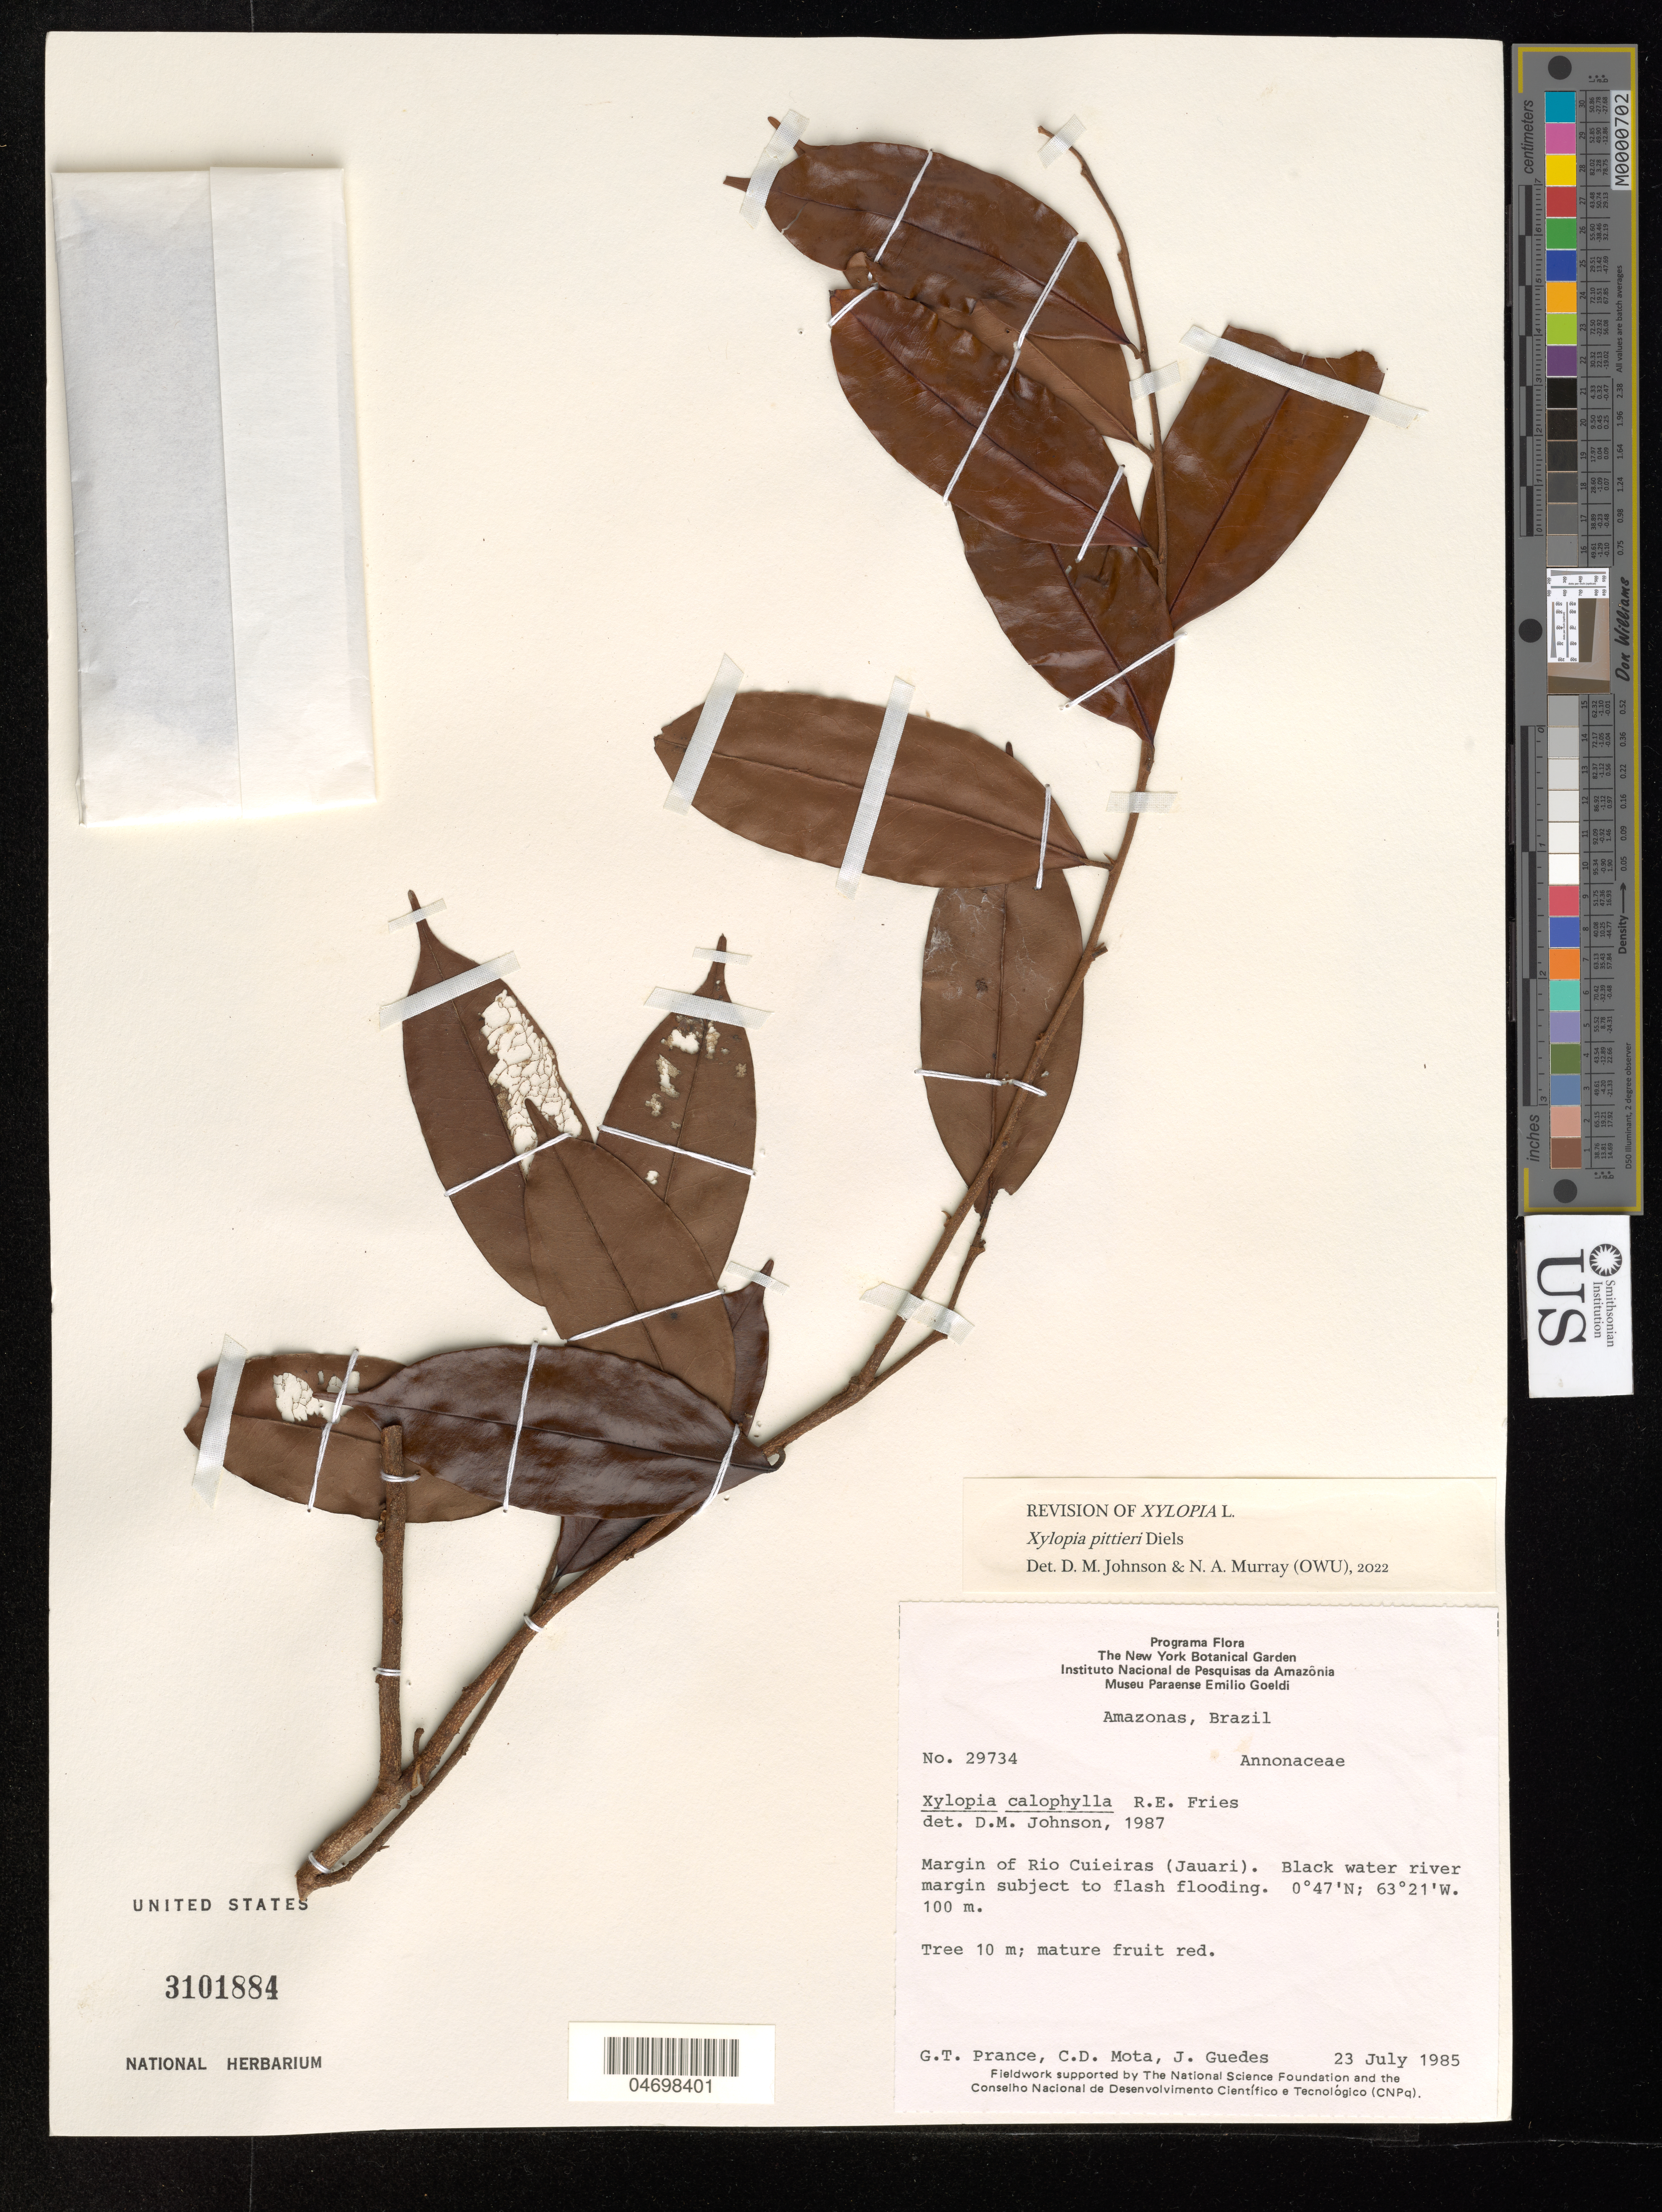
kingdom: Plantae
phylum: Tracheophyta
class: Magnoliopsida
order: Magnoliales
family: Annonaceae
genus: Xylopia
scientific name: Xylopia pittieri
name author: Diels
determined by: Johnson, D. M.; Murray, N. A.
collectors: G. T. Prance, C. D. A. Mota & J. Guedes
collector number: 29734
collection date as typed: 23-Jul-85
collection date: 1985-07-23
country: Brazil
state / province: Amazonas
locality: Río Cuieiras (Jauari)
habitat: Margins of river; black water river subject to flooding.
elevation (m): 100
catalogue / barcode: US 3101884